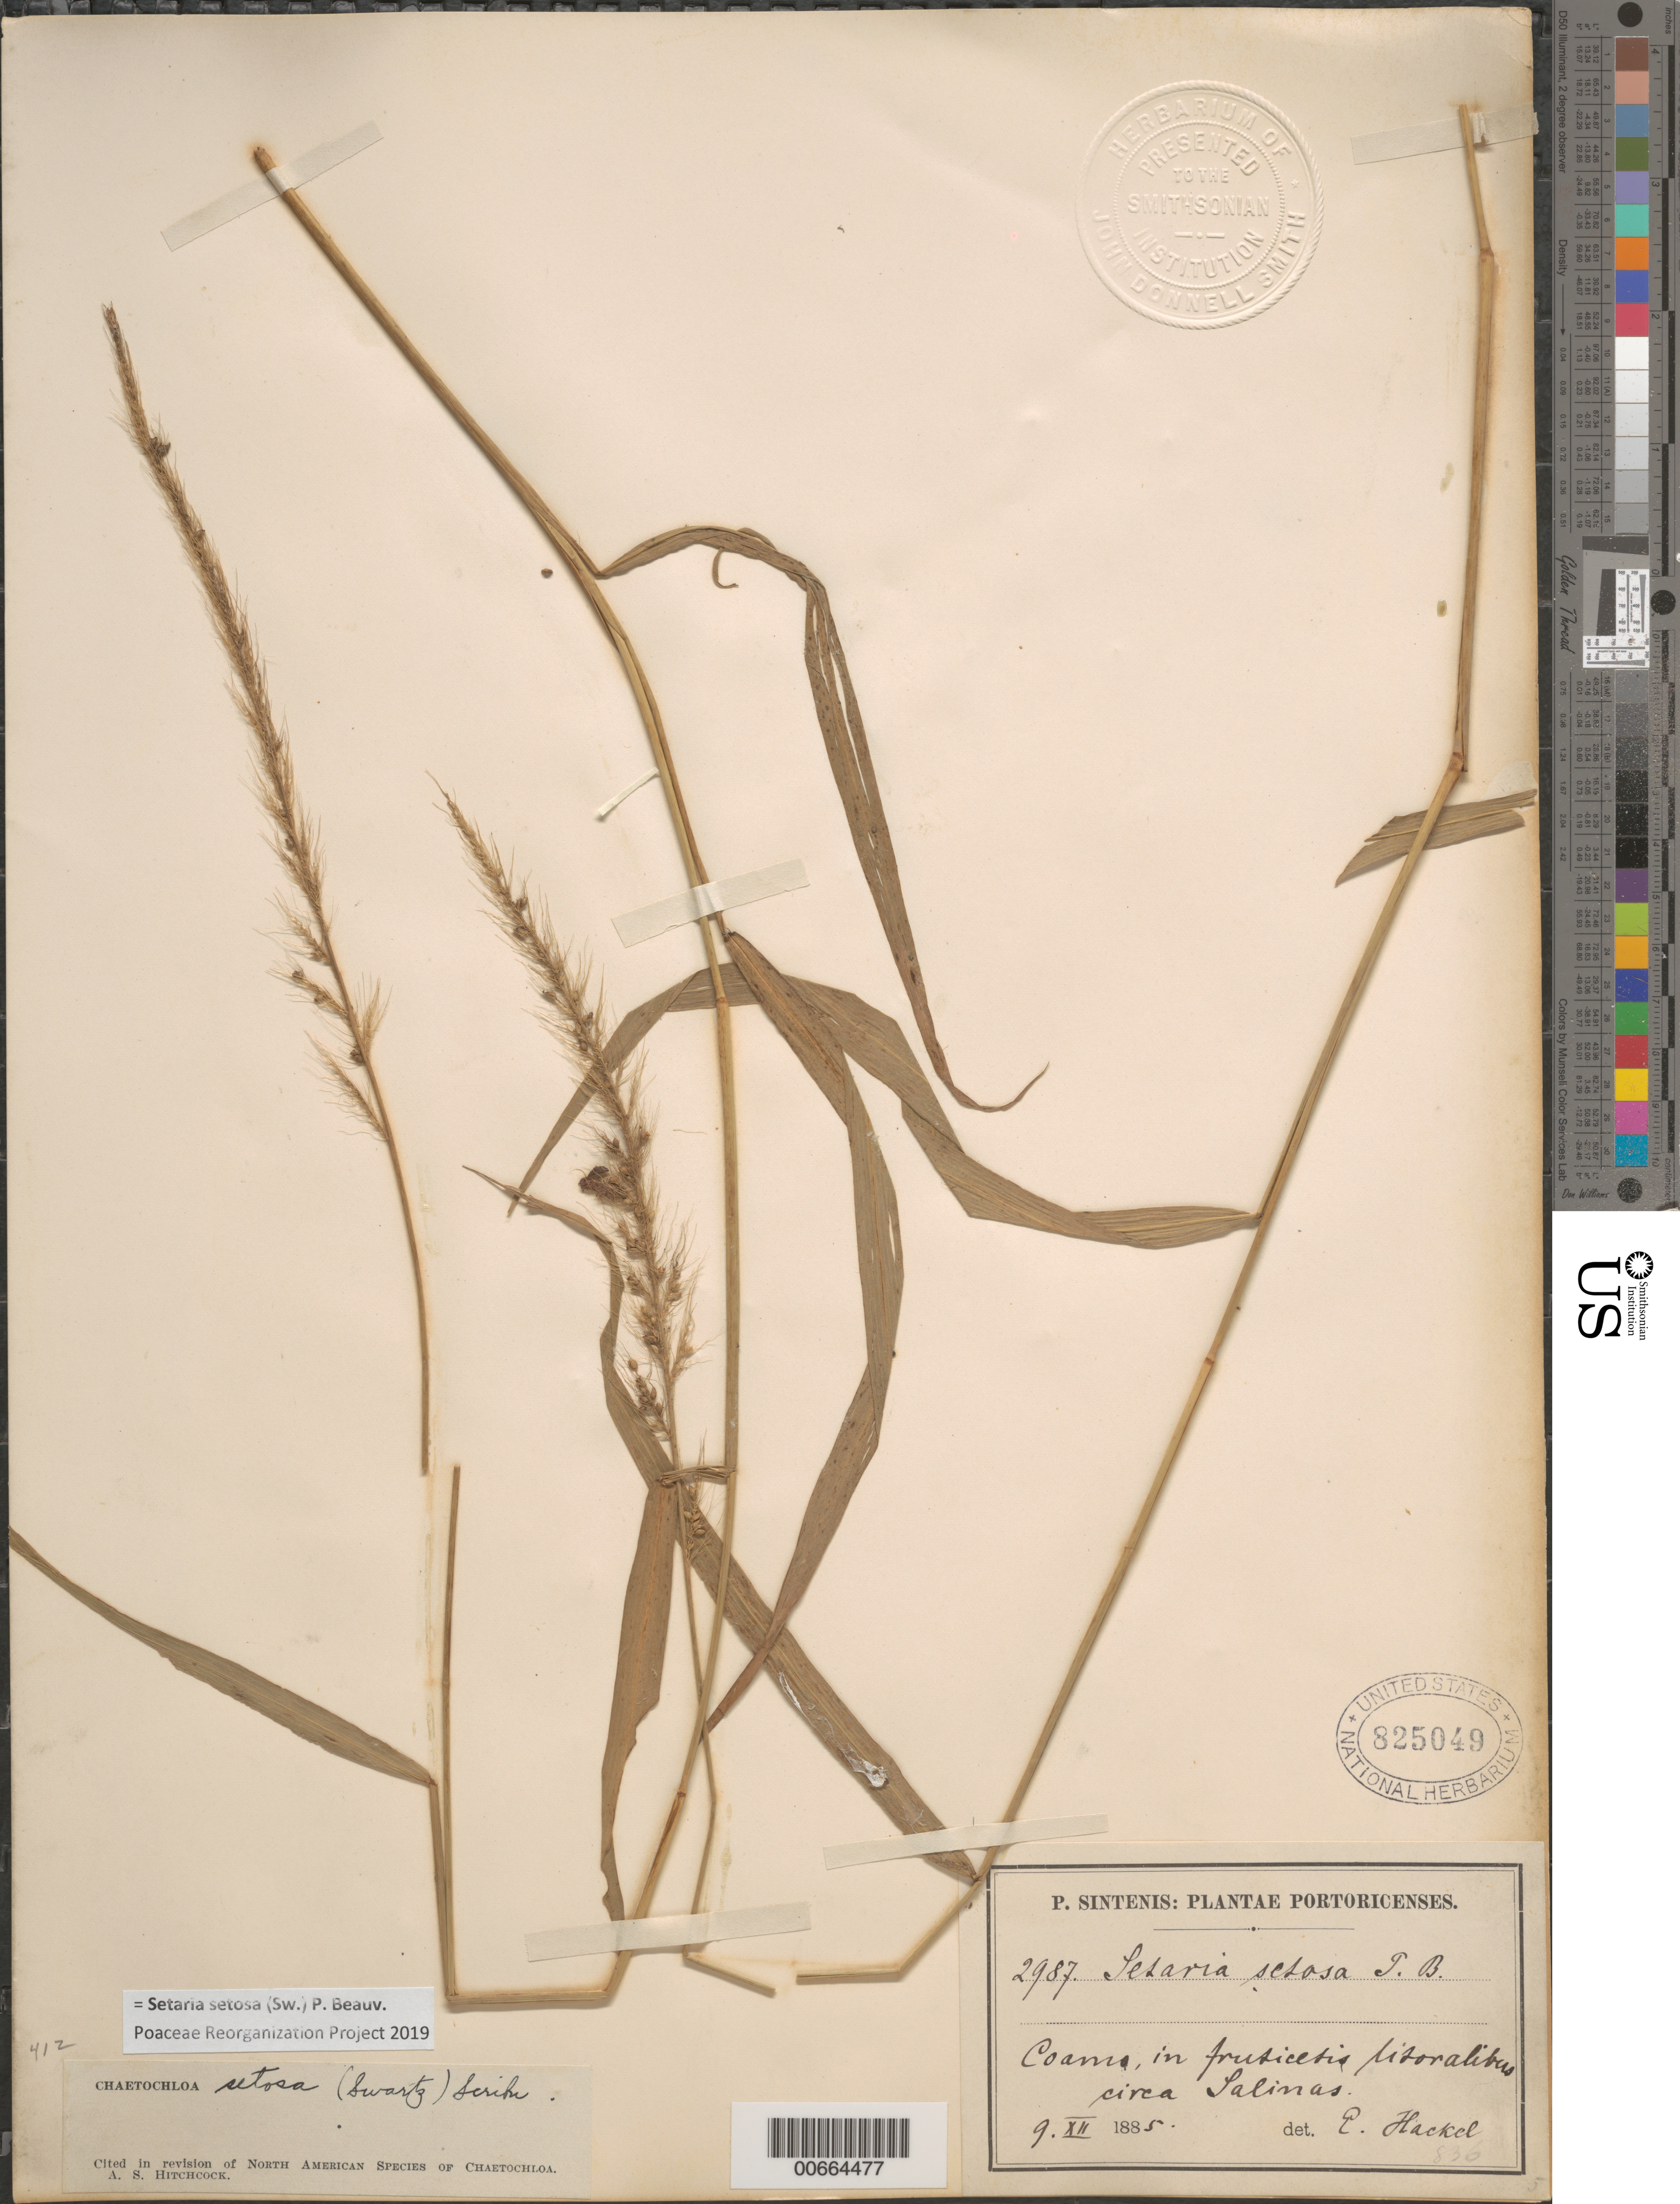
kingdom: Plantae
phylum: Tracheophyta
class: Liliopsida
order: Poales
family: Poaceae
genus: Setaria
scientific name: Setaria setosa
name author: (Sw.) P. Beauv.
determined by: Poaceae Reorganization Project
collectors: P. Sintenis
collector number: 2987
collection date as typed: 09 Dec 1885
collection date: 1885-12-09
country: Puerto Rico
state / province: Coamo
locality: Coamo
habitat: In fruticetis litoralibus circa Salinas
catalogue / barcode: US 825049